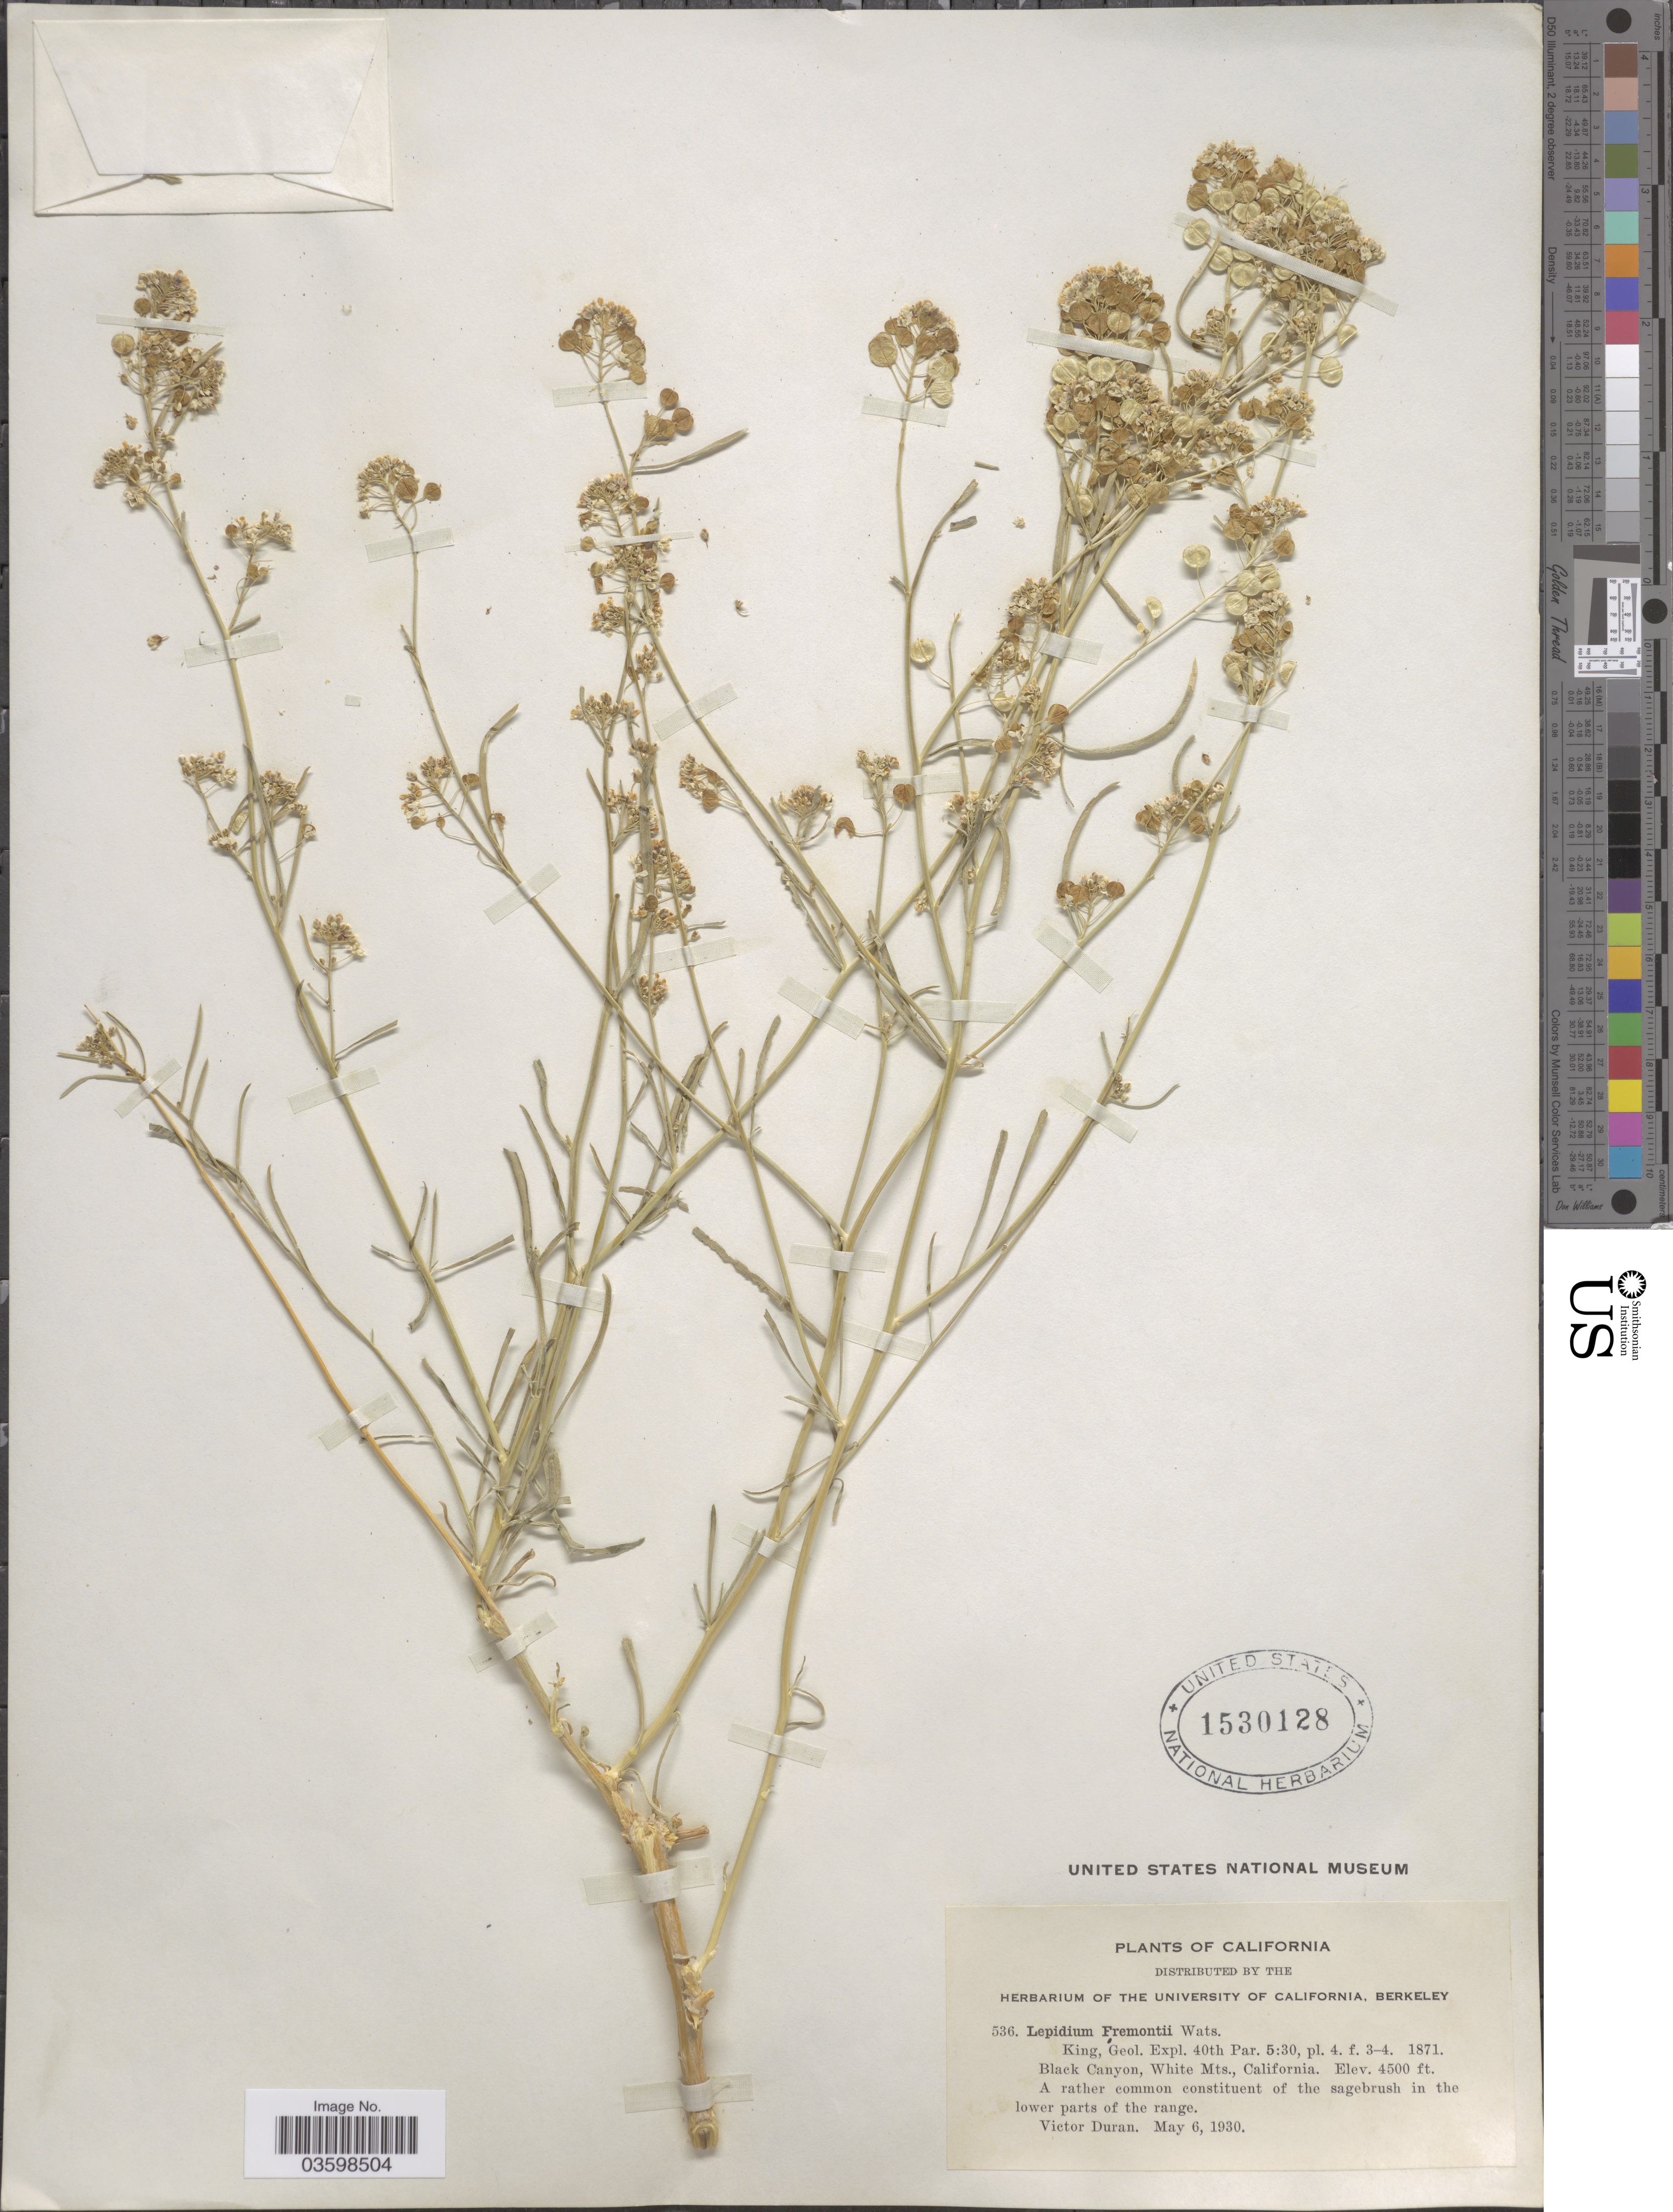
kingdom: Plantae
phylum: Tracheophyta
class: Magnoliopsida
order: Brassicales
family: Brassicaceae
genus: Lepidium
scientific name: Lepidium fremontii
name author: S. Watson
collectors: V. Duran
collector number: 536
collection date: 1930-05-06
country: United States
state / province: California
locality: Black Canyon, White Mts.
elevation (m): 1372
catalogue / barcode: US 1530128